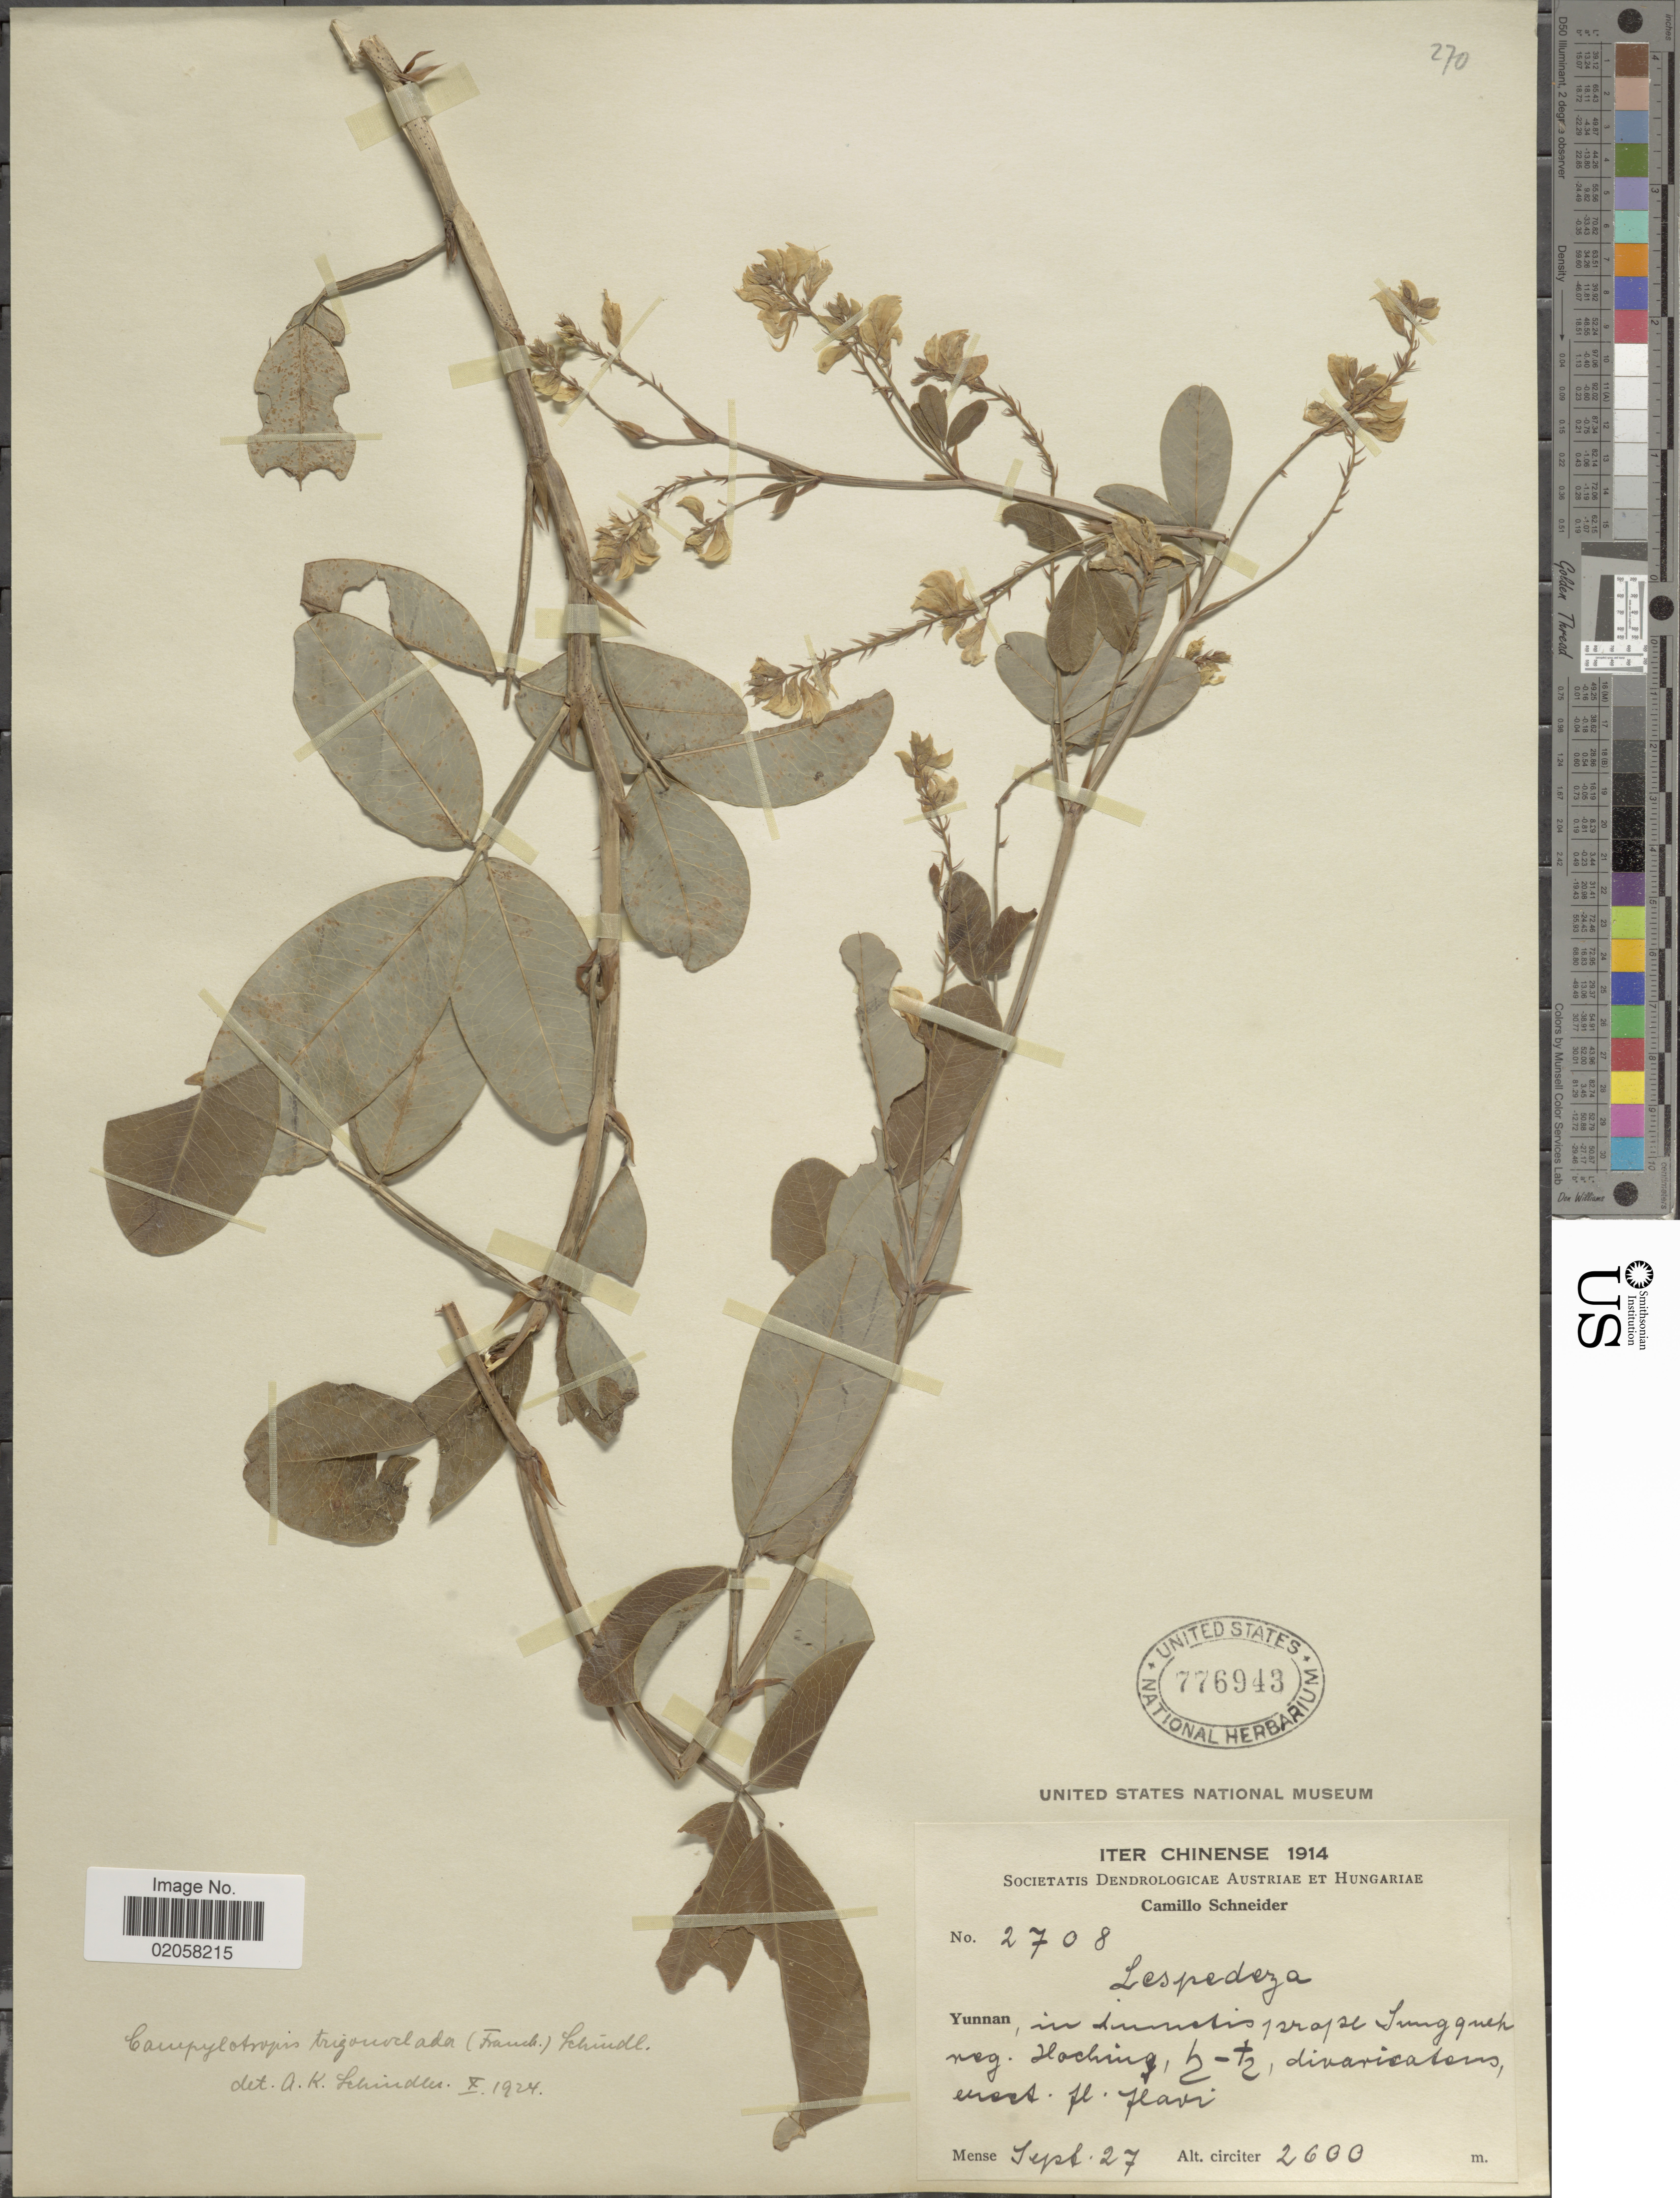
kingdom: Plantae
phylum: Tracheophyta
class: Magnoliopsida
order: Fabales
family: Fabaceae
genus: Campylotropis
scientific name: Campylotropis trigonoclada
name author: (Franch.) Schindl.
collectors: C. K. Schneider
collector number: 2708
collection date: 1914-09-27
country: China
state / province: Yunnan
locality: prope Sung-queh, Hoching [interpreted]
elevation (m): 2600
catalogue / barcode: US 776943